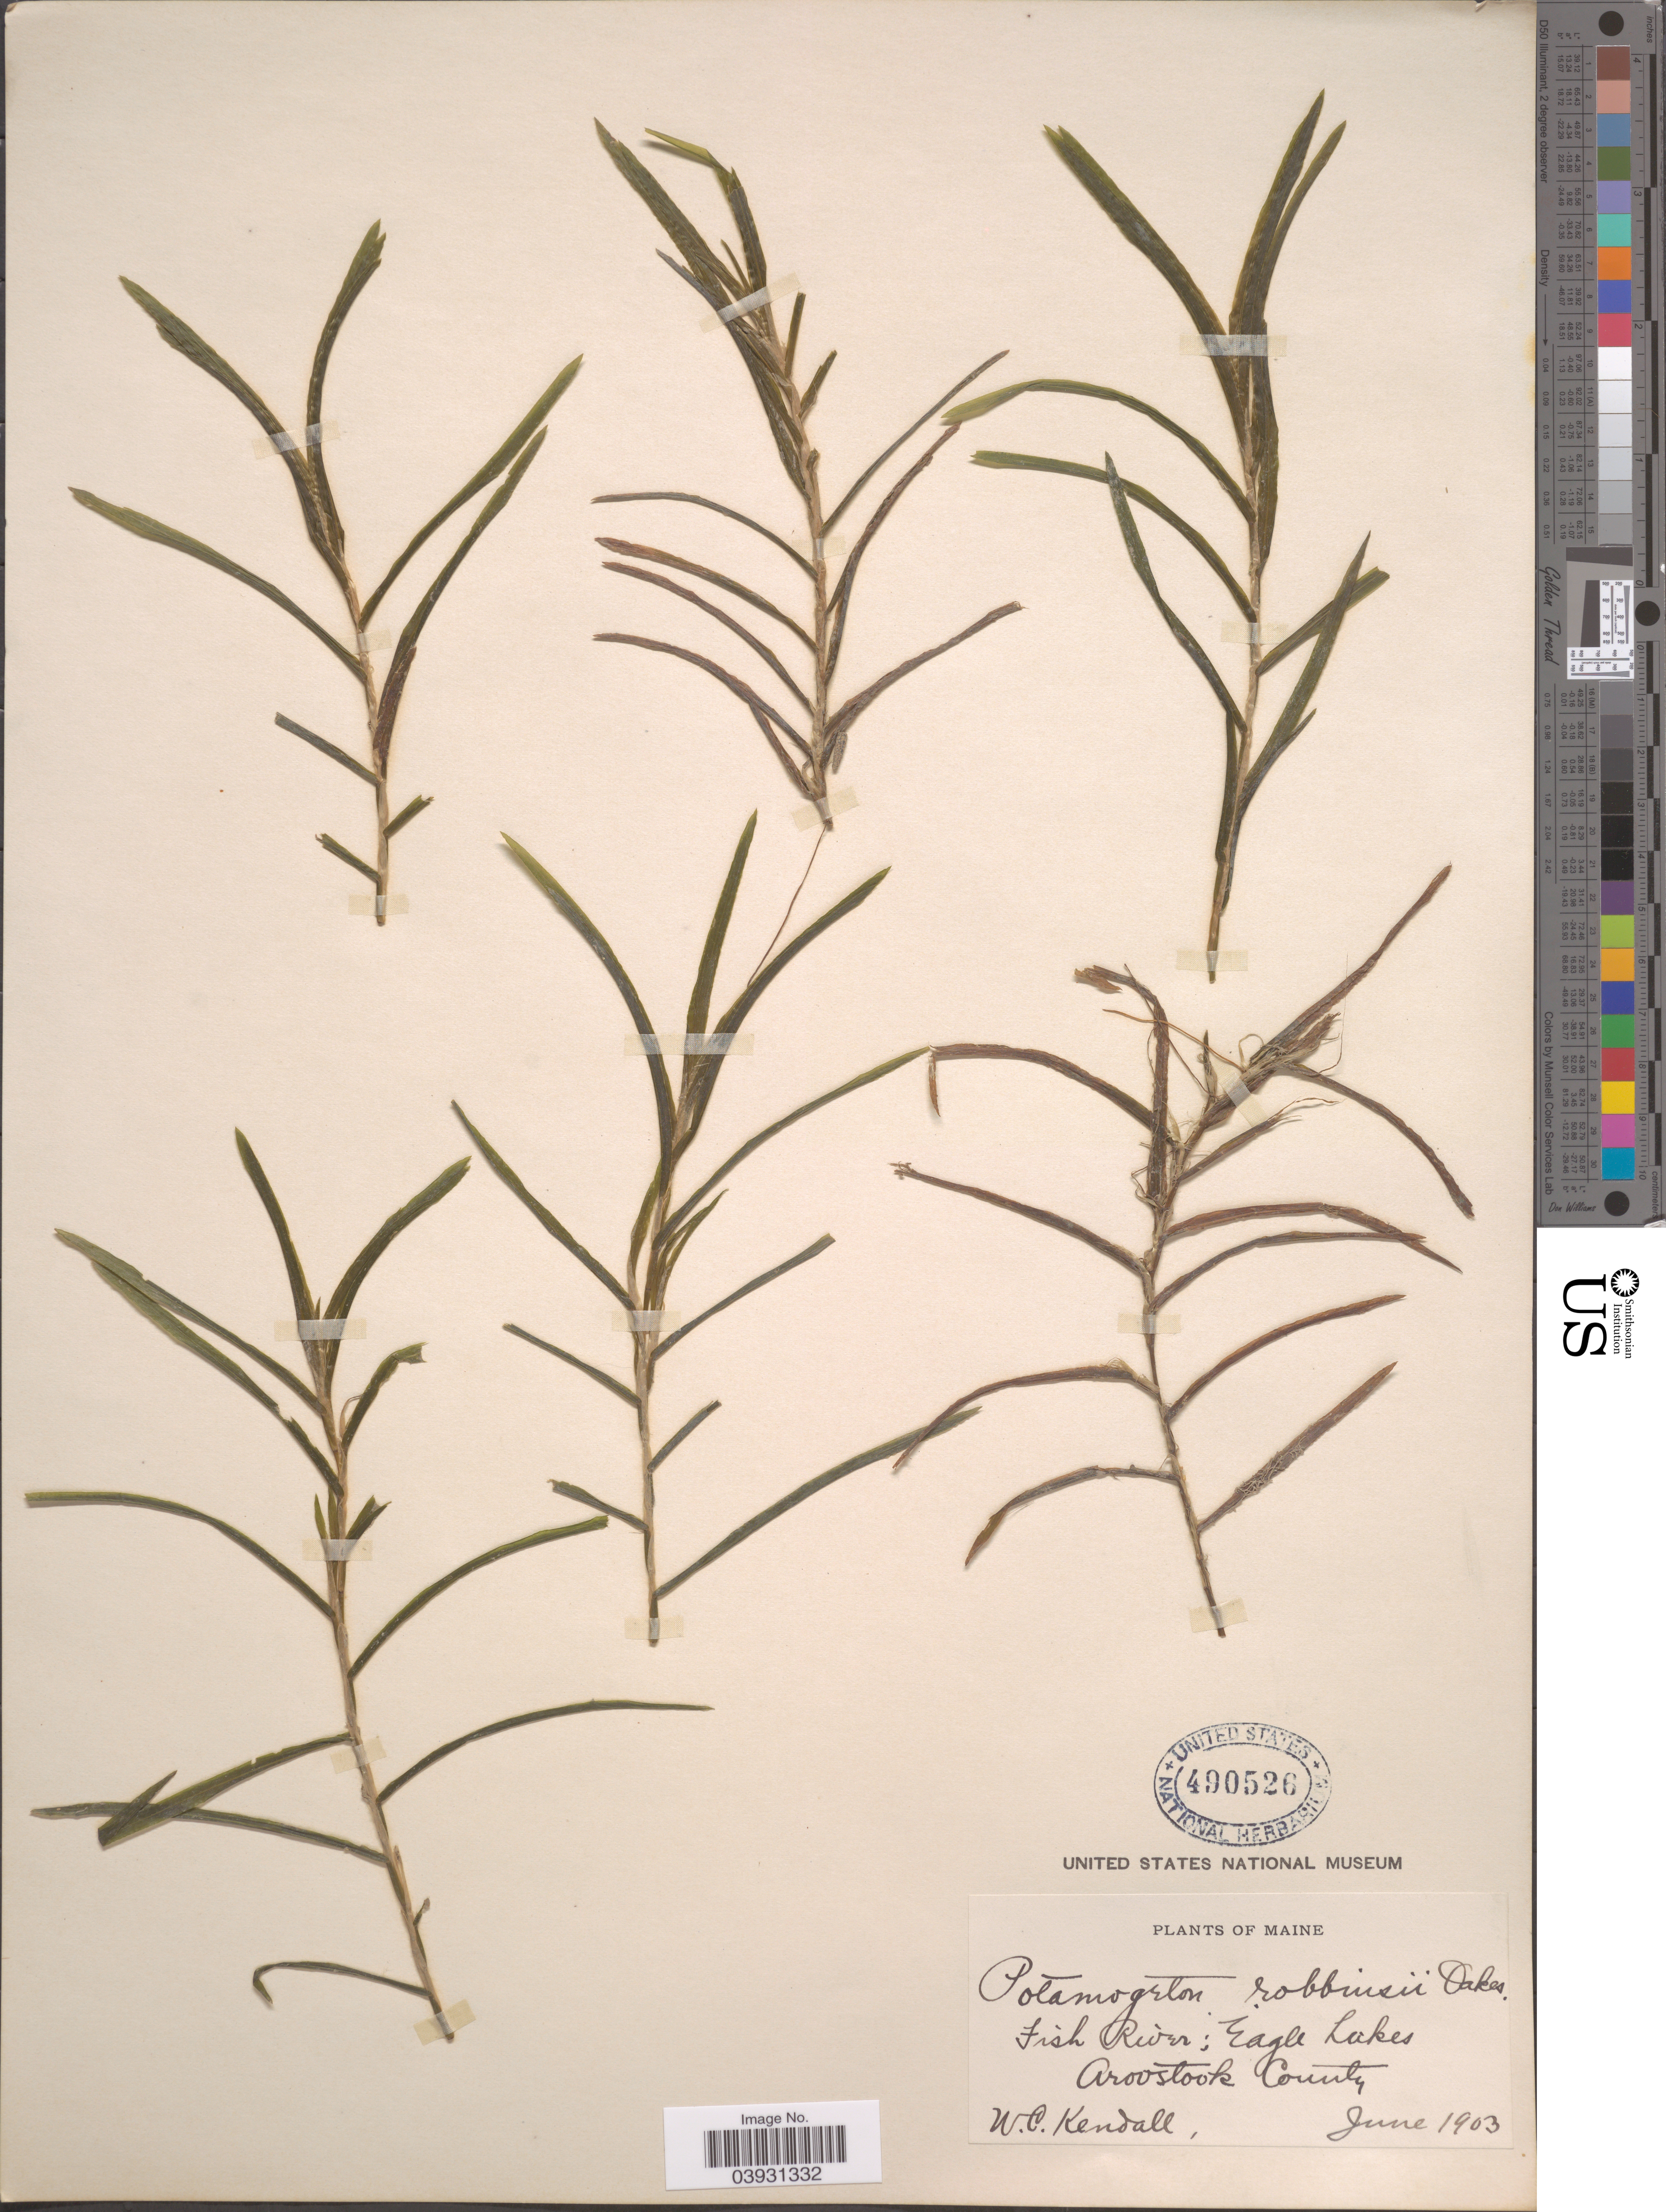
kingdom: Plantae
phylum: Tracheophyta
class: Liliopsida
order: Alismatales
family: Potamogetonaceae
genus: Potamogeton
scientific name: Potamogeton robbinsii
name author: Oakes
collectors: W. Kendall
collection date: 1903-06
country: United States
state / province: Maine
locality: Fish River; Eagle Lakes. Aroostook County.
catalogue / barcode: US 490526